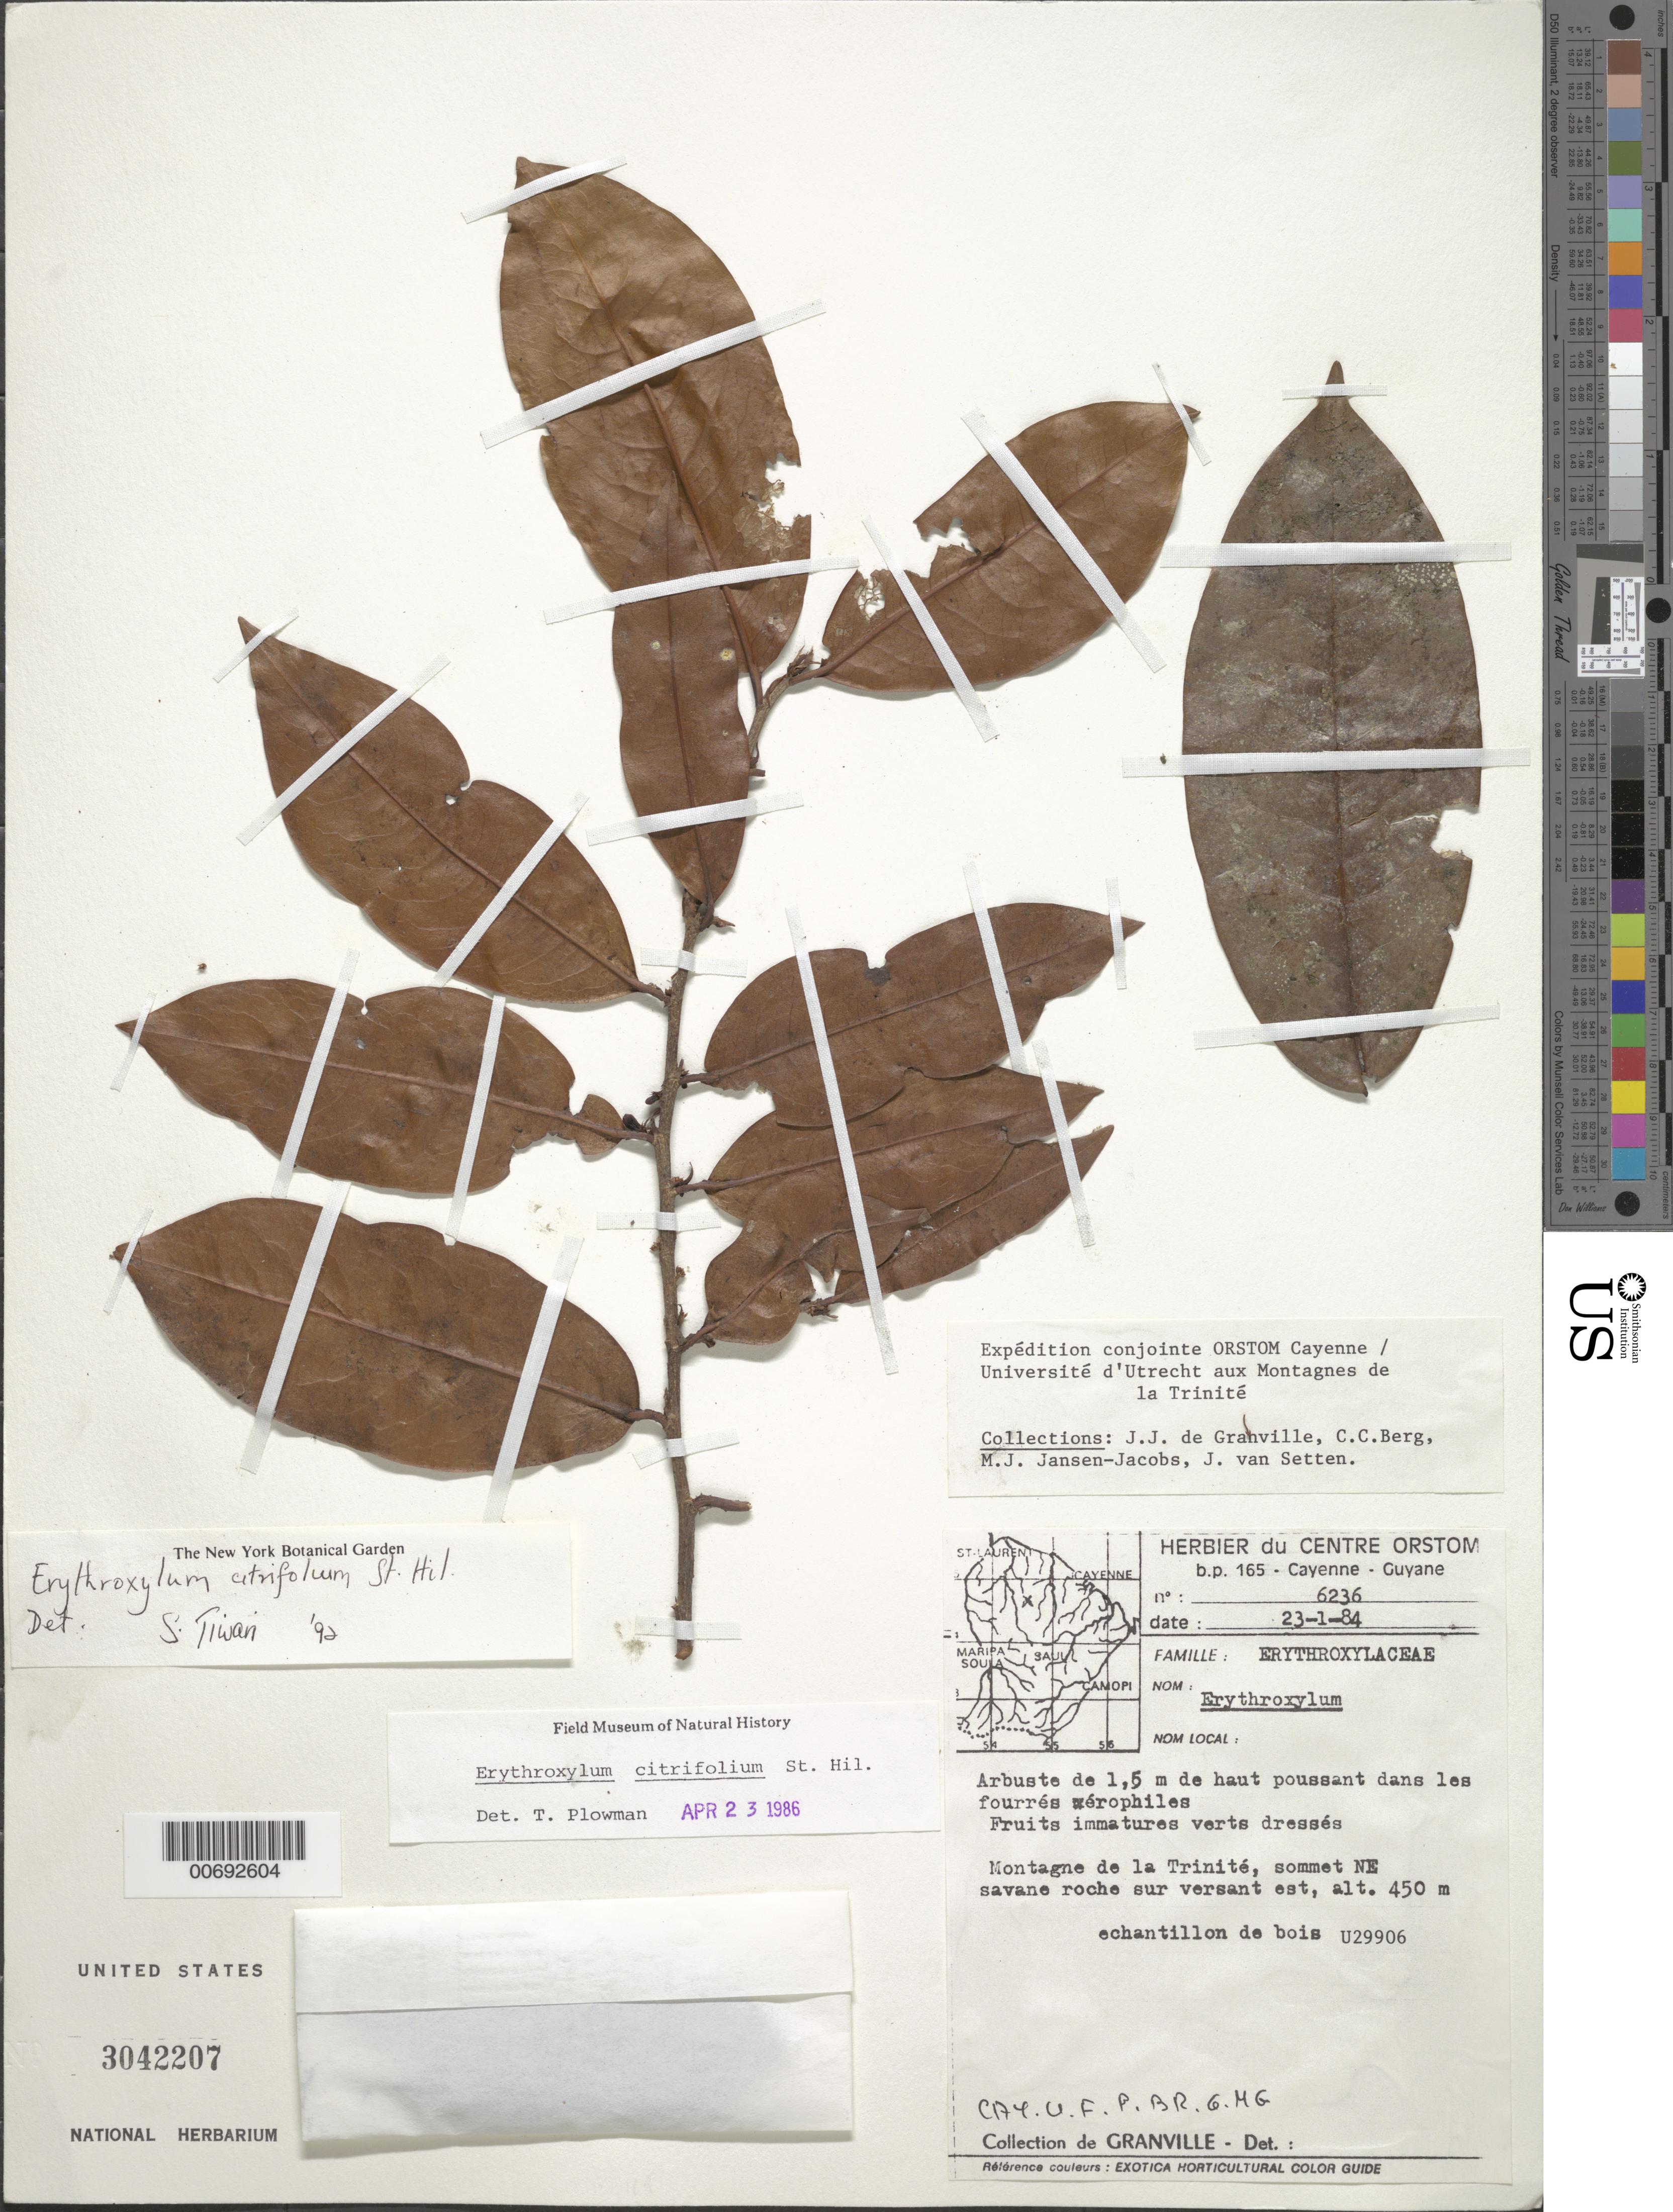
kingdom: Plantae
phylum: Tracheophyta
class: Magnoliopsida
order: Malpighiales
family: Erythroxylaceae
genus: Erythroxylum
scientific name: Erythroxylum citrifolium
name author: A. St.-Hil.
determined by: Tiwari, S.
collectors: J.-J. de Granville, C. C. Berg, M. J. Jansen-Jacobs & J. van Setten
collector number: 6236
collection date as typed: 23-Jan-84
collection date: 1984-01-23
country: French Guiana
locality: Montagnes de la Trinité, sommet NE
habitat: Savane roche sur versant est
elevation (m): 450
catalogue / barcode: US 3042207